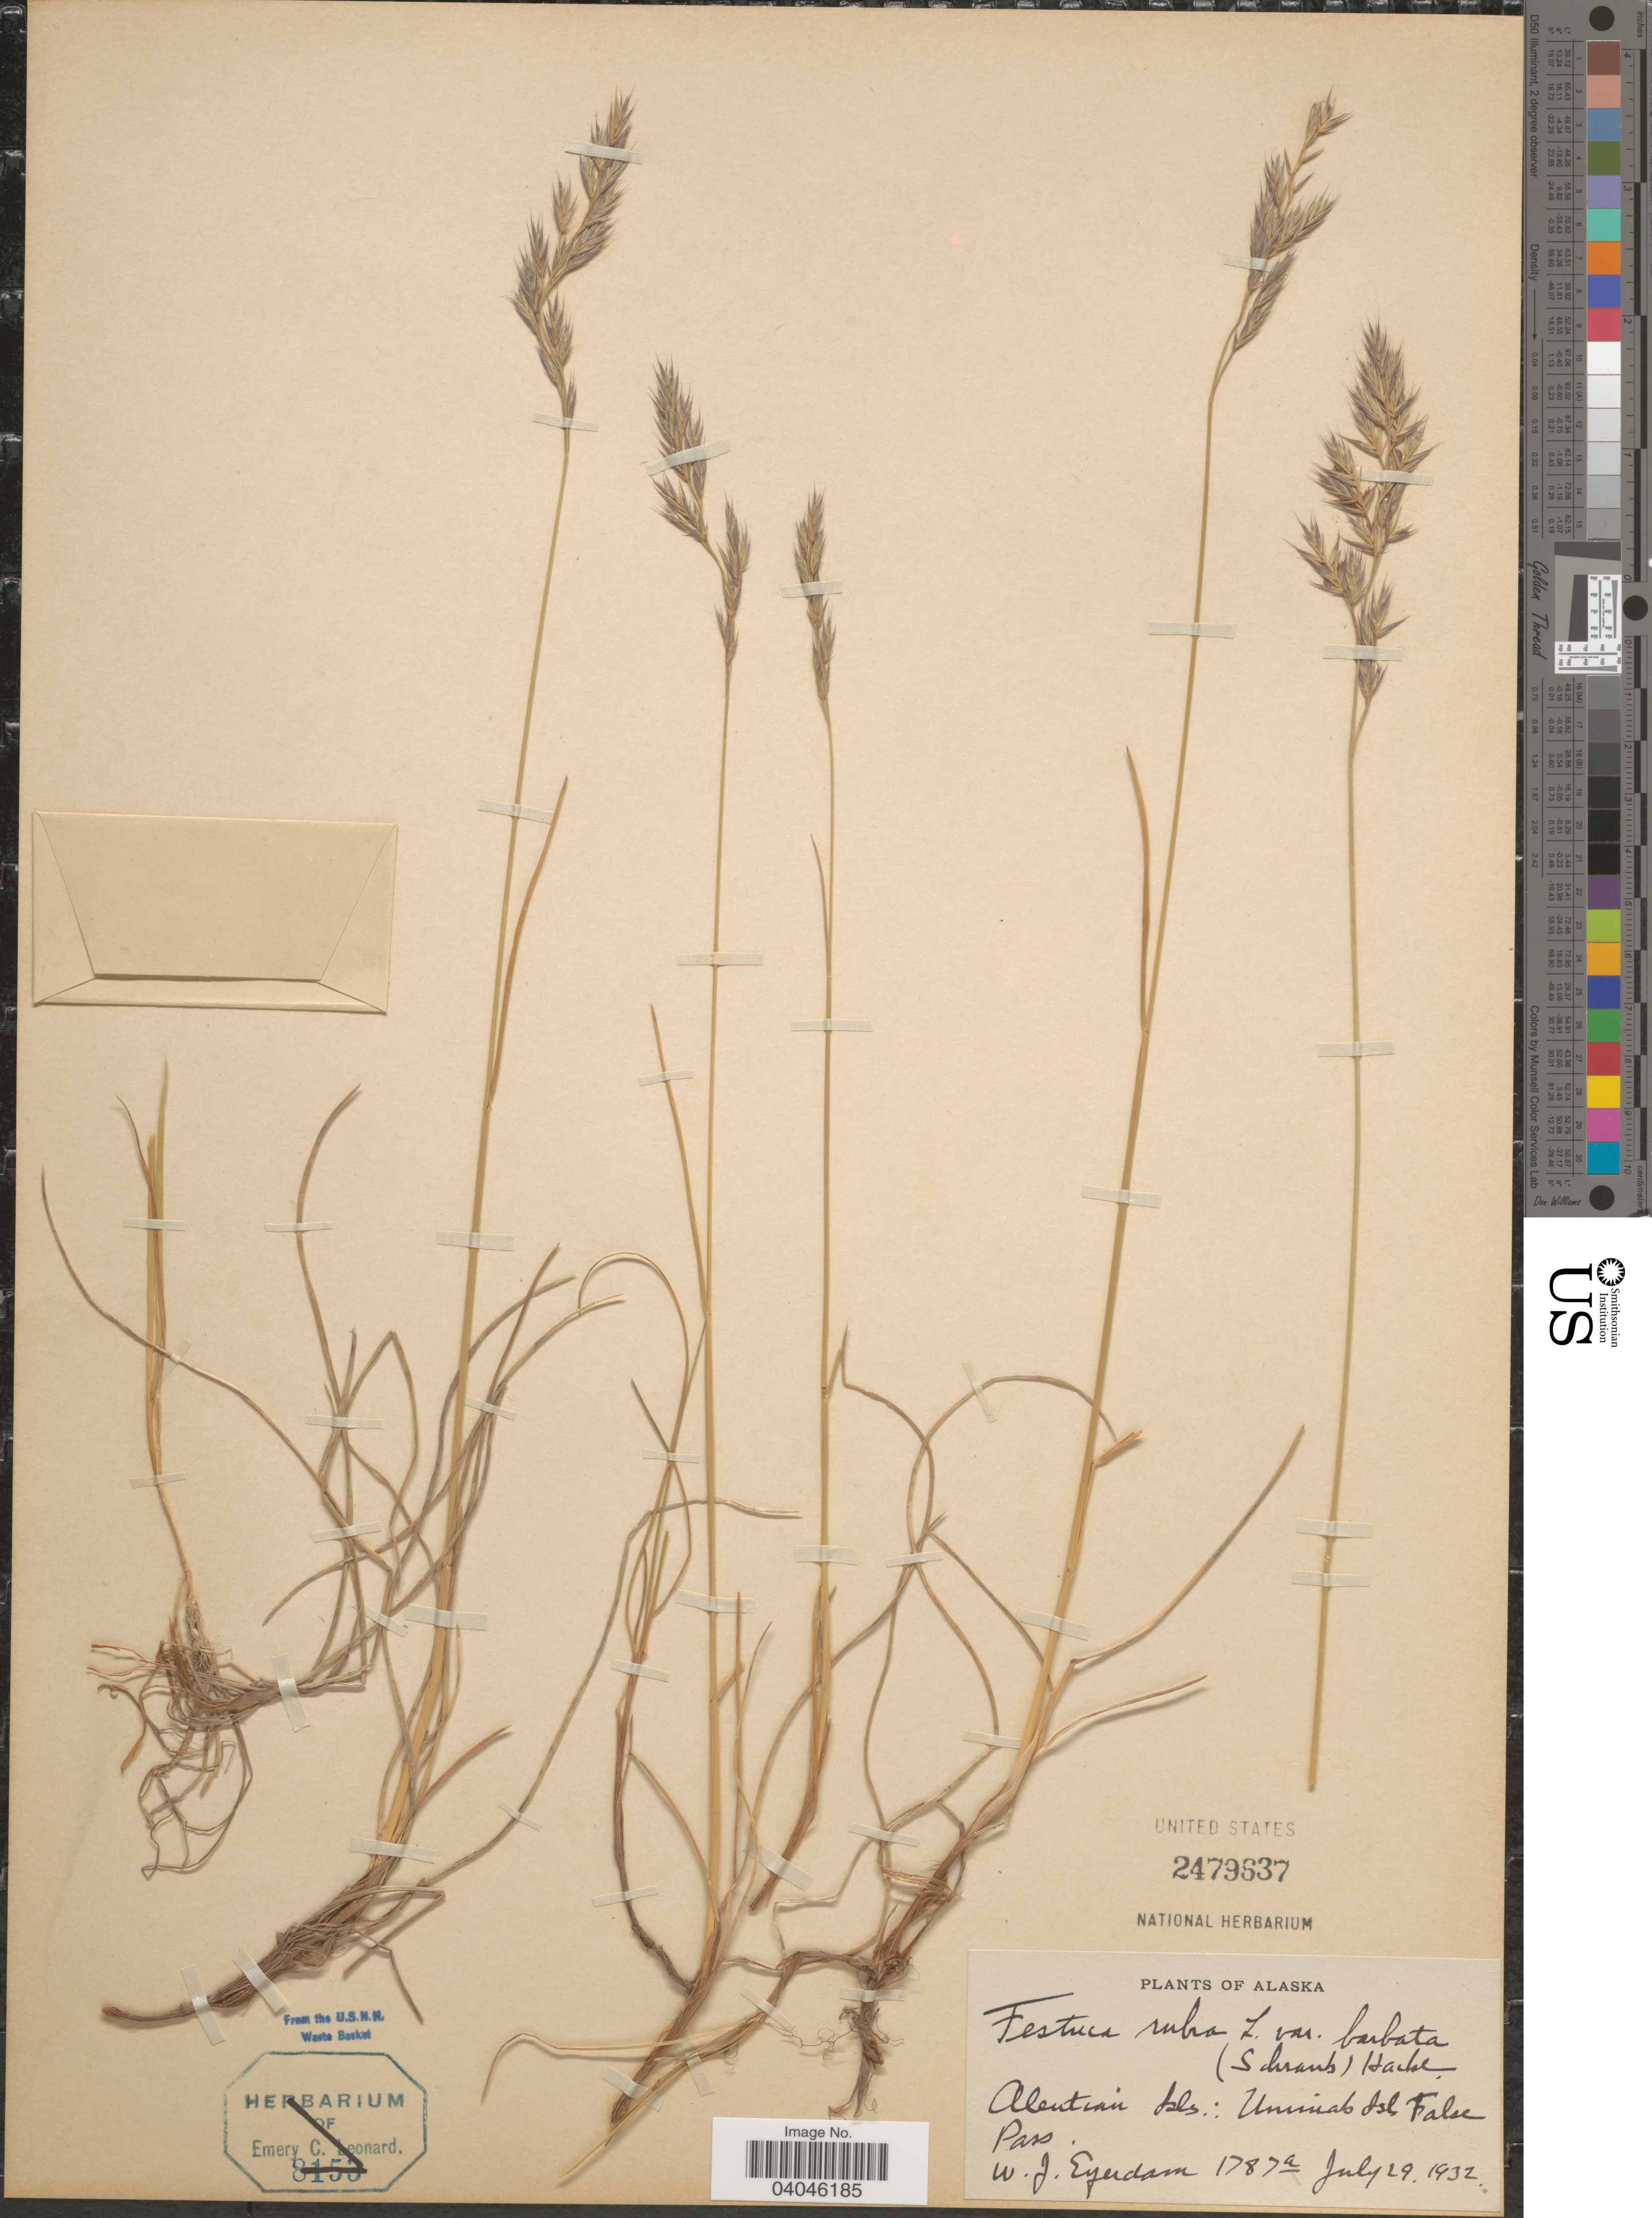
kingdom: Plantae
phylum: Tracheophyta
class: Liliopsida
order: Poales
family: Poaceae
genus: Festuca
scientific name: Festuca rubra var. barbata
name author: (Hack.) Hack. ex Hultén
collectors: W. J. Eyerdam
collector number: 1787a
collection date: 1932-07-29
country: United States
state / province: Alaska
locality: Aleutian Islands: Unimak Isl., False Pass.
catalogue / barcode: US 2479637